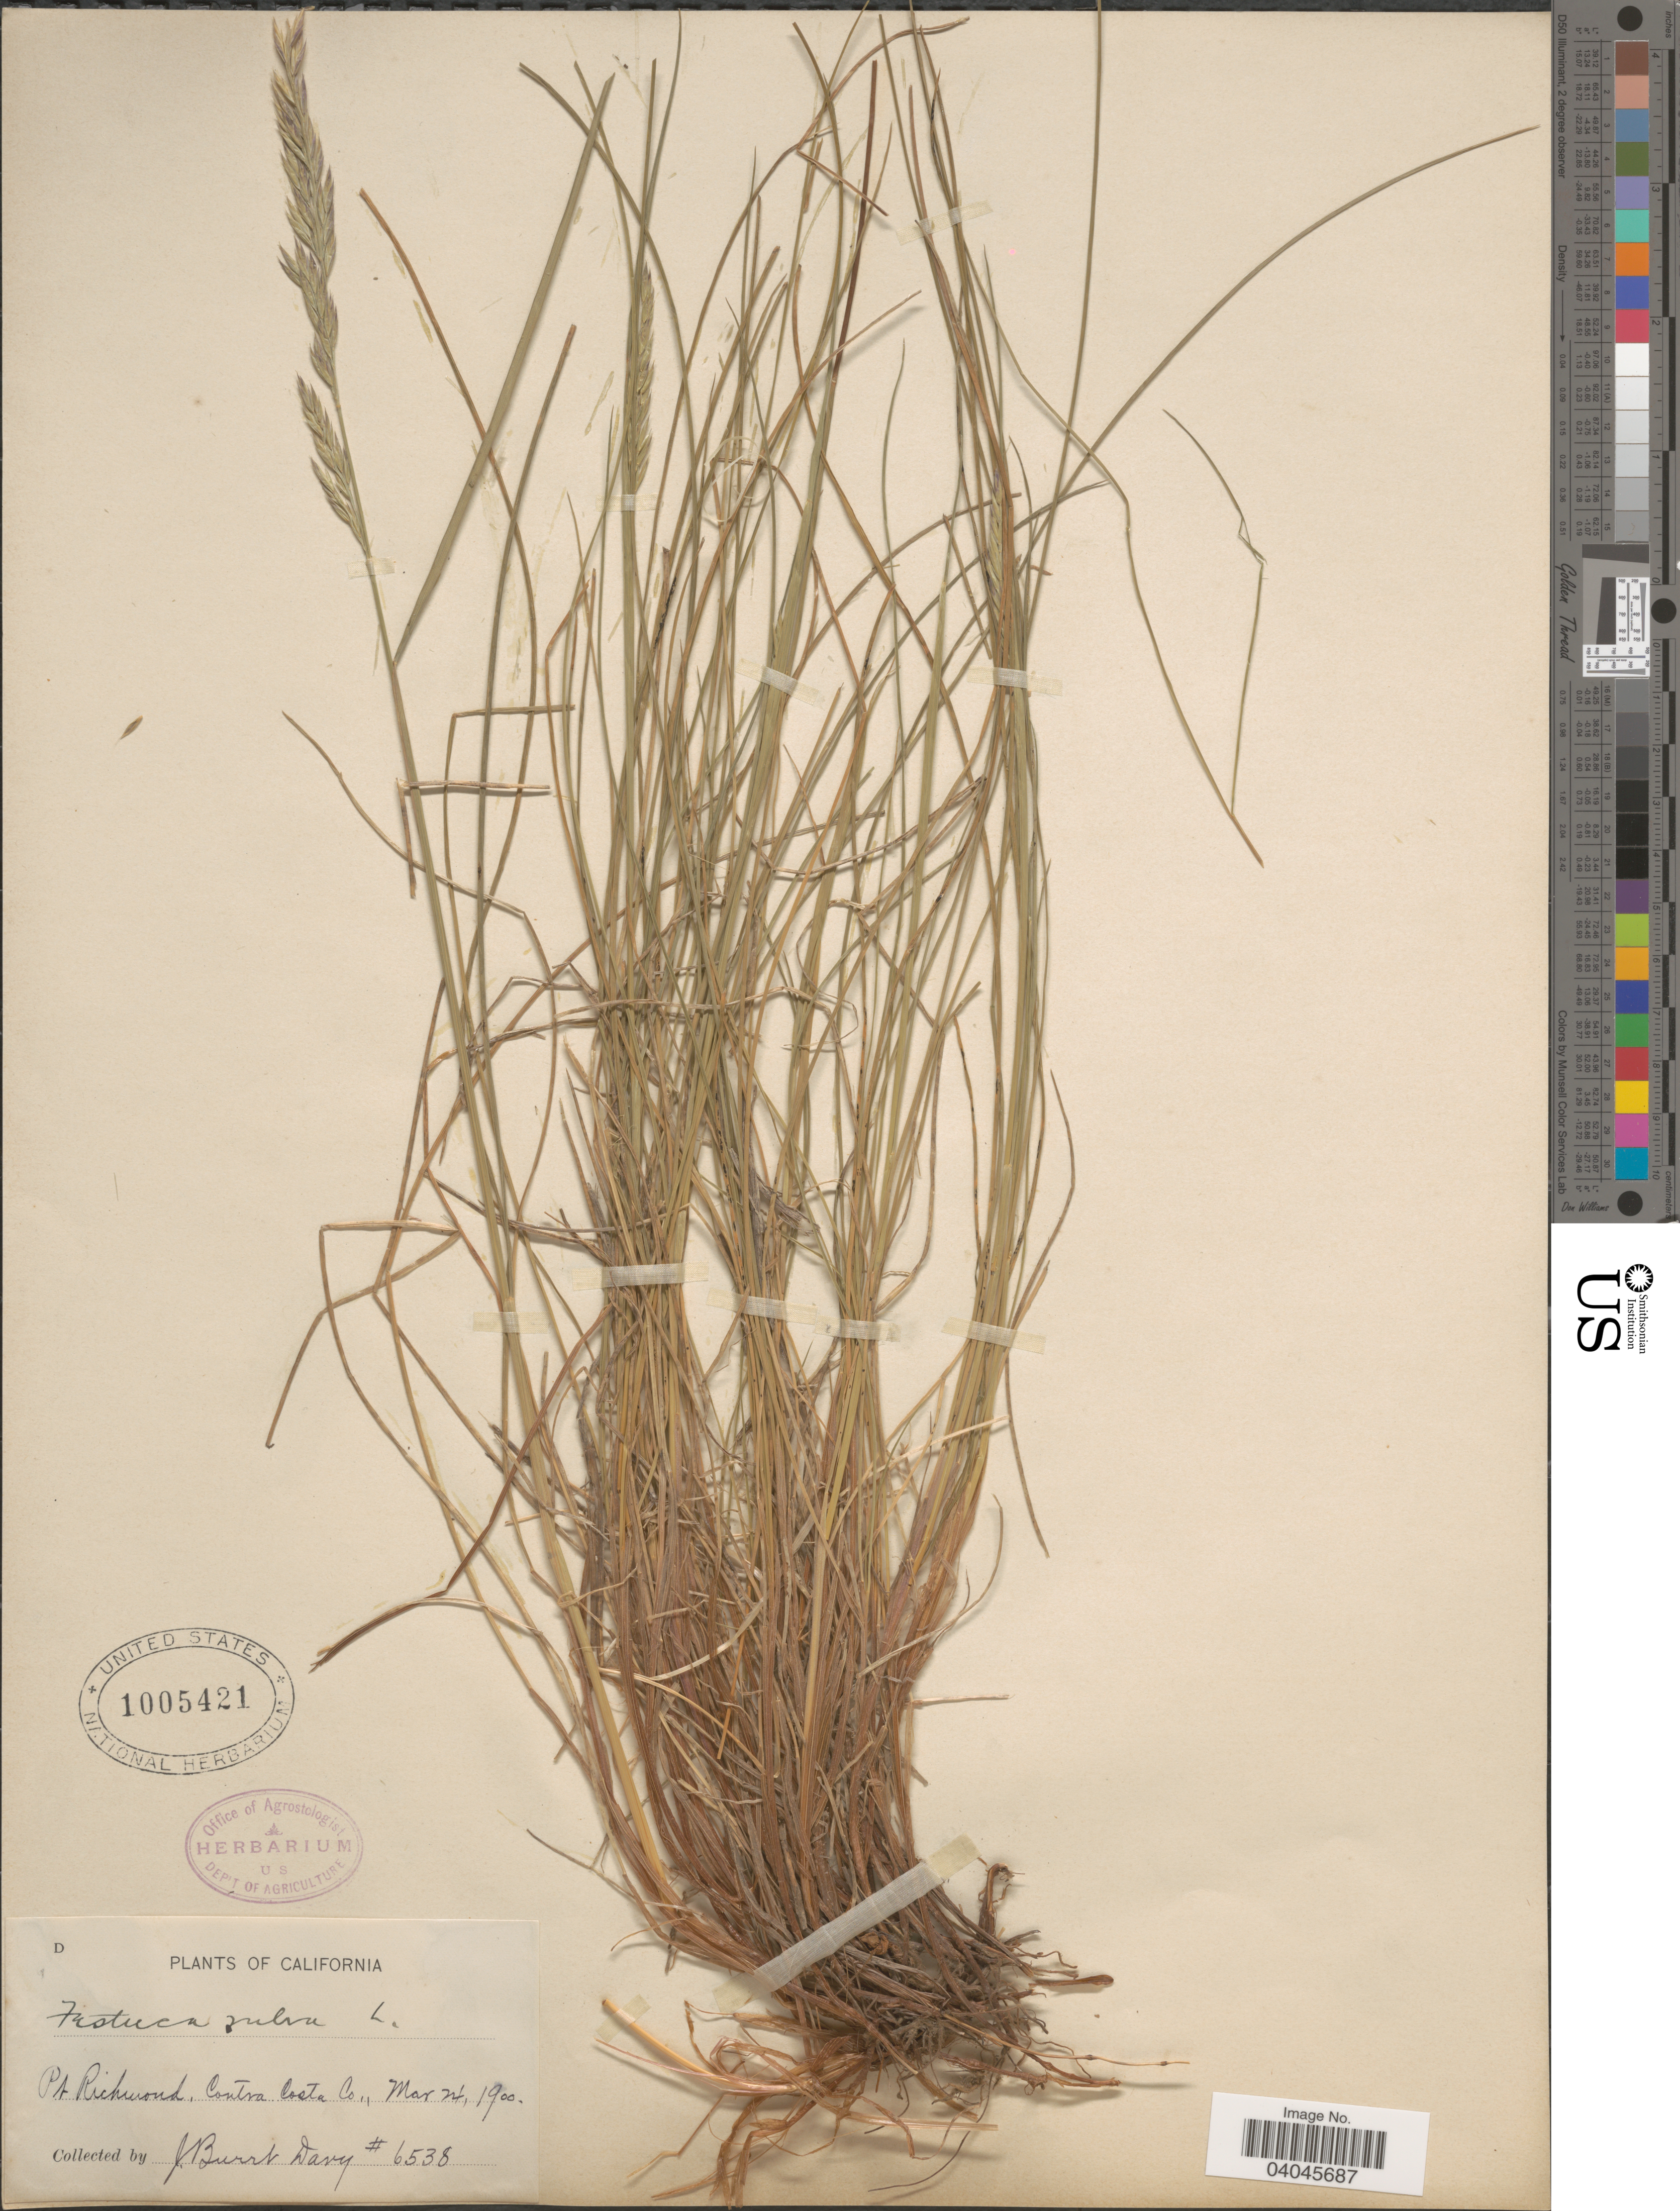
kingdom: Plantae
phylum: Tracheophyta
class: Liliopsida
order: Poales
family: Poaceae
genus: Festuca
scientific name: Festuca rubra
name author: L.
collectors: J. Burtt Davy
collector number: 6538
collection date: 1900-03-24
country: United States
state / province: California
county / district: Contra Costa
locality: Pt. Richmond, Contra Costa Co.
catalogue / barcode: US 1005421